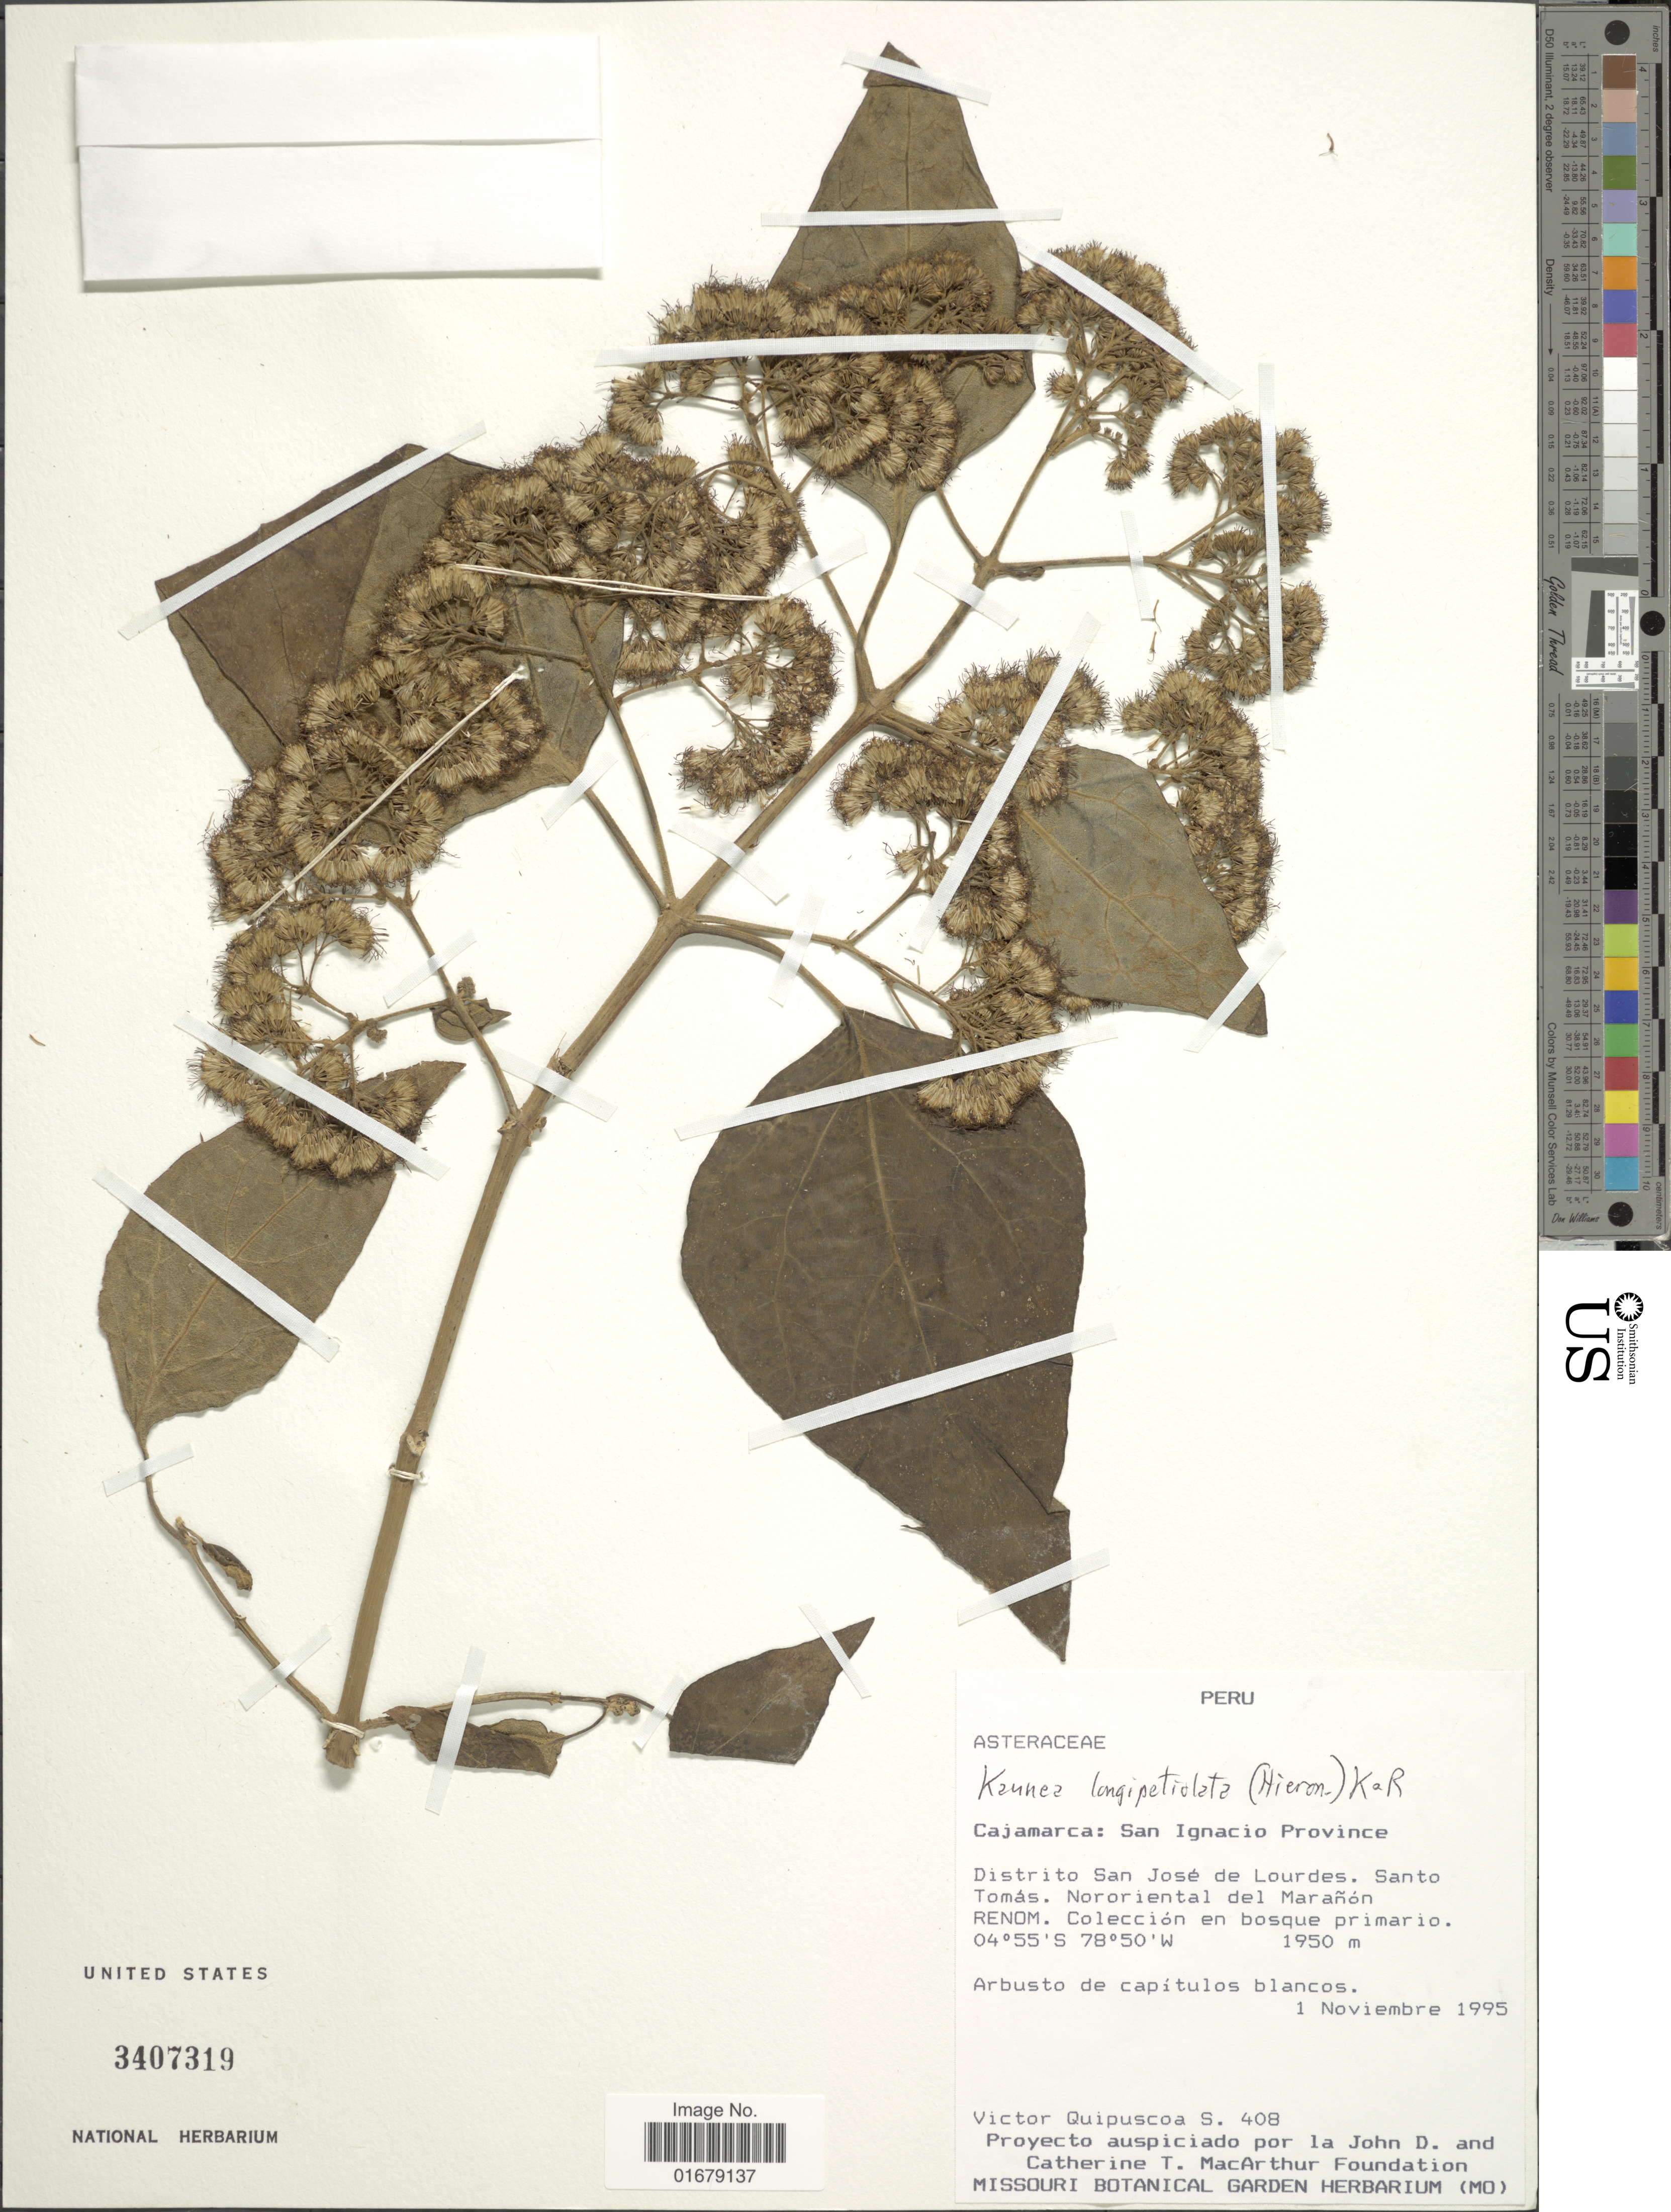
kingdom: Plantae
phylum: Tracheophyta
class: Magnoliopsida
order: Asterales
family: Asteraceae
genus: Kaunia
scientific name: Kaunia lasiophthalma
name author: (Hieron.) R.M. King & H. Rob.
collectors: V. Quipuscoa S.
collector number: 408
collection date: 1995-11-01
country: Peru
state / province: Cajamarca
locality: Peru. Cajamarca: San Ignacio Province. Distrito San Jose de Lourders. Santo Tomas. Nororiental del Marañon RENOM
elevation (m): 1950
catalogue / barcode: US 3407319